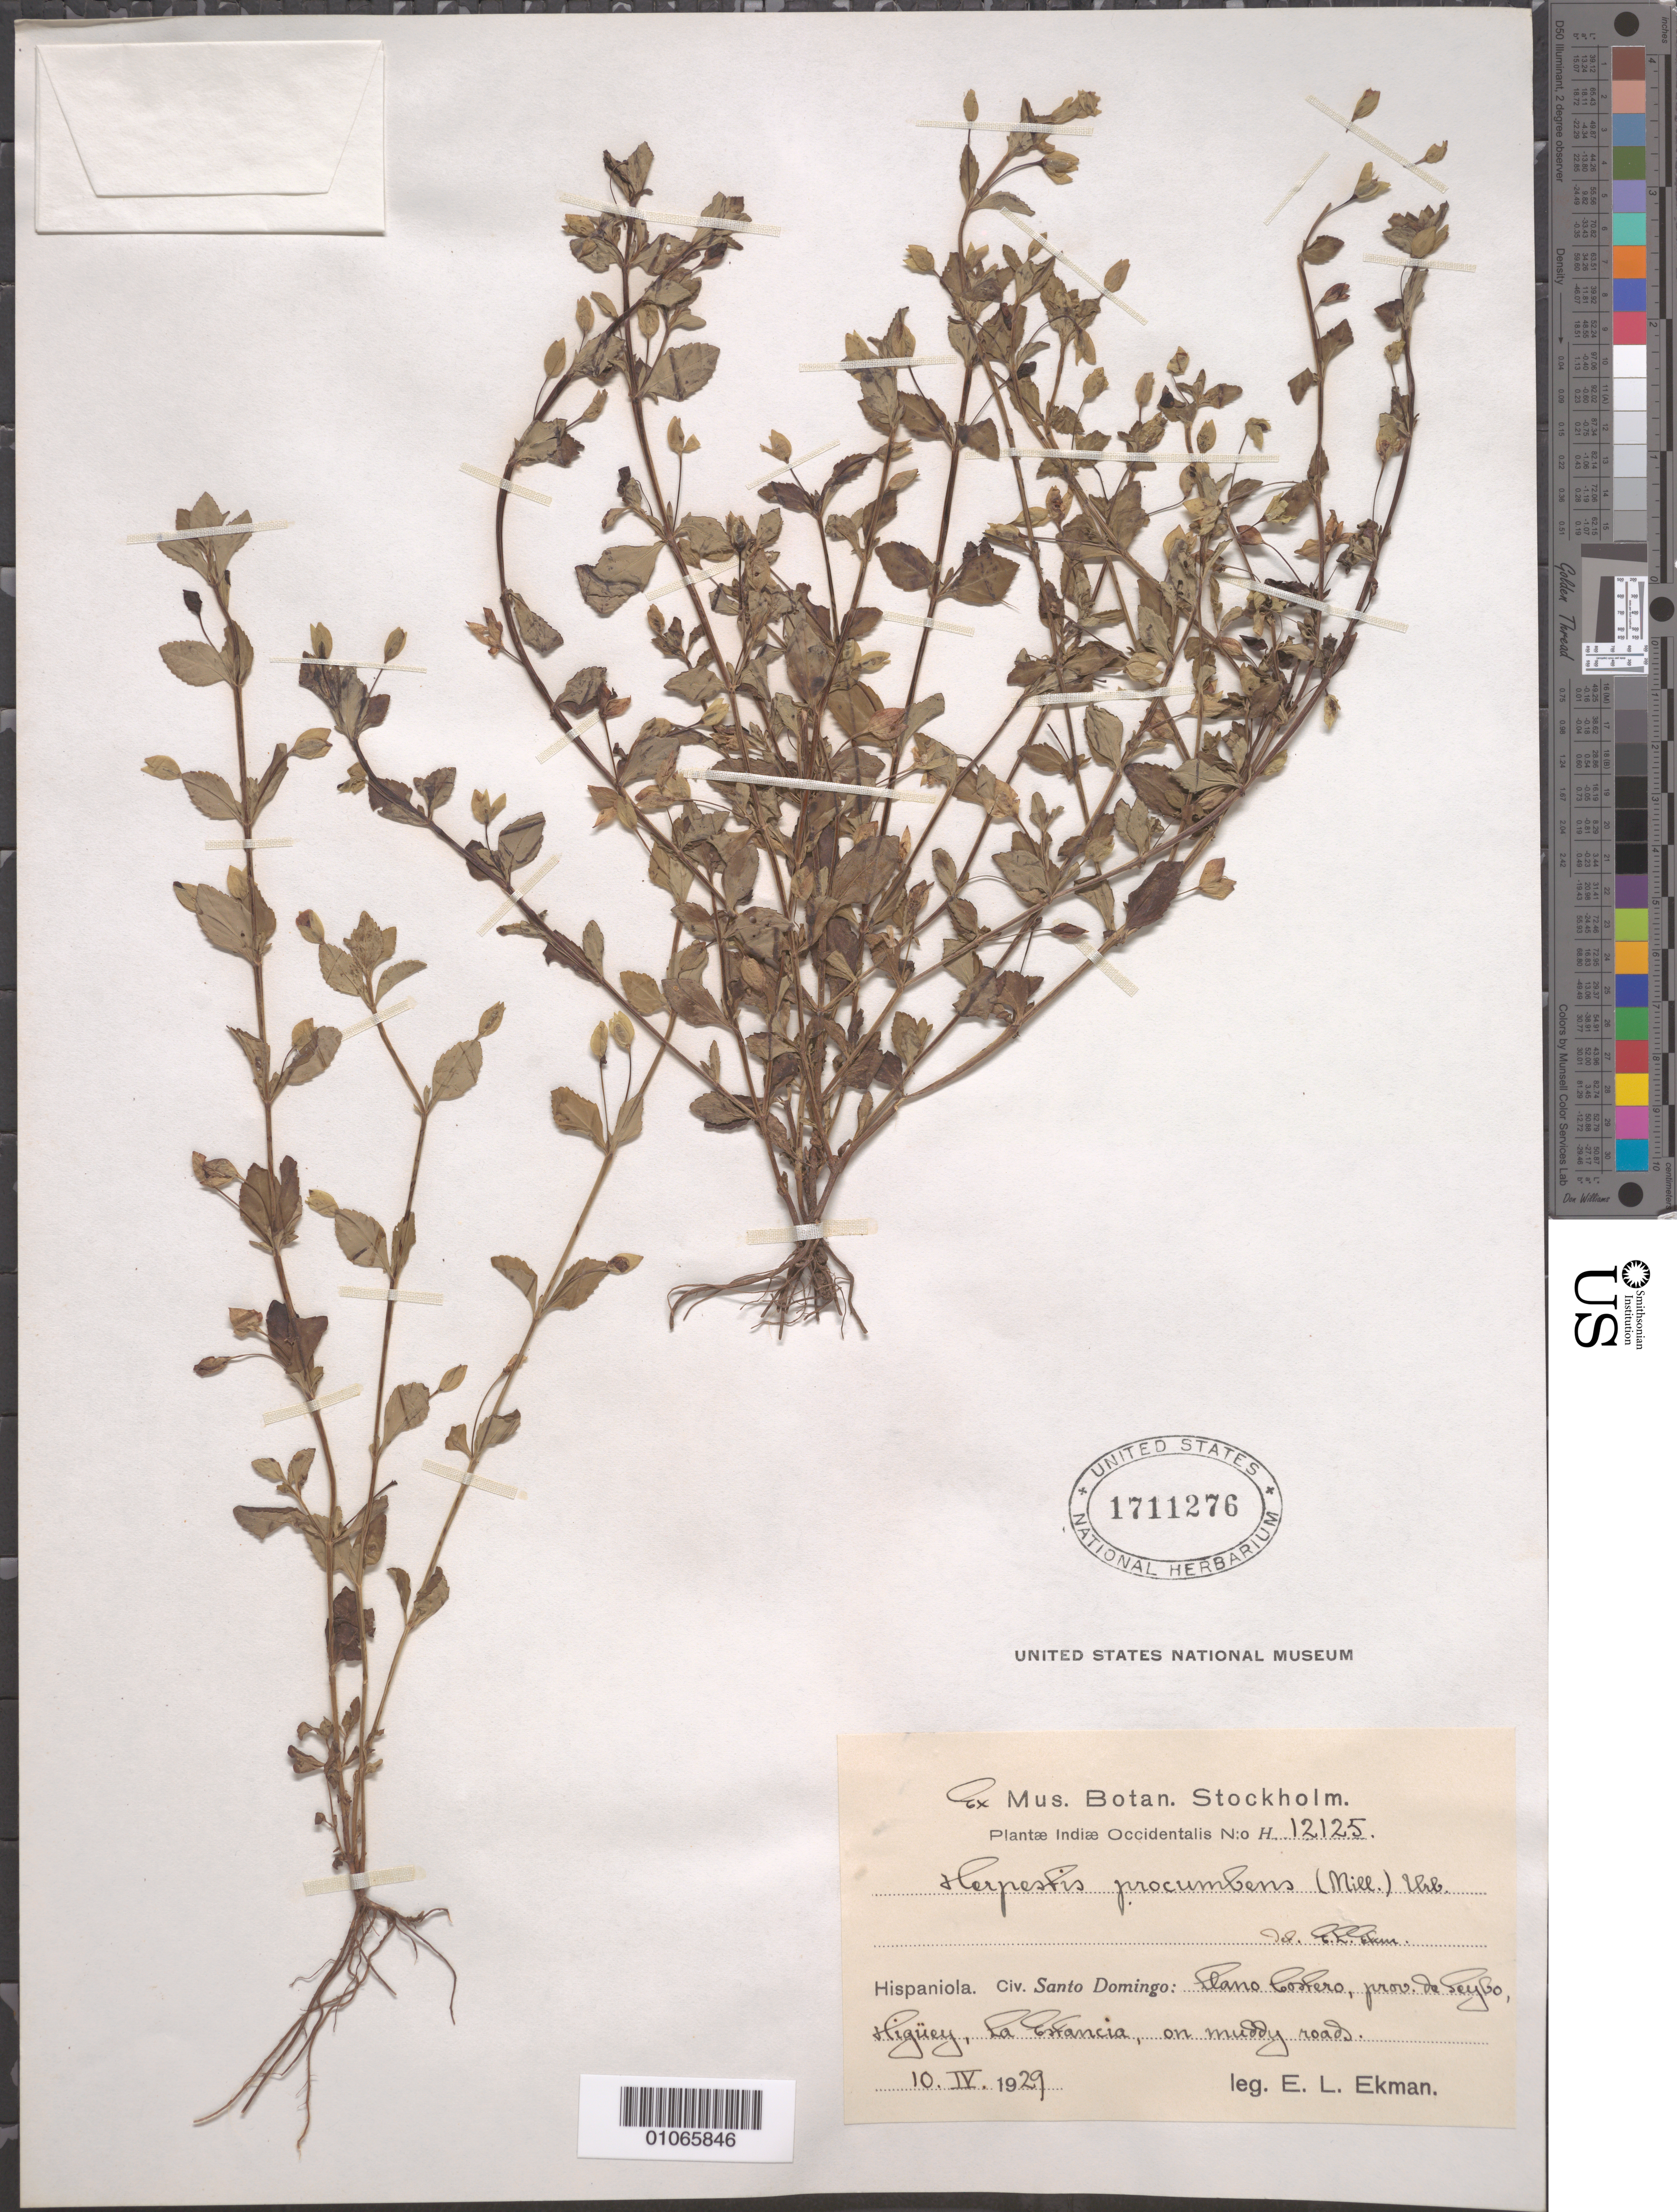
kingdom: Plantae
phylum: Tracheophyta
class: Magnoliopsida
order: Lamiales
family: Plantaginaceae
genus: Mecardonia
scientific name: Mecardonia procumbens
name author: (Mill.) Small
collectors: E. L. Ekman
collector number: H 12125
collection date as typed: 10 Apr 1929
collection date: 1929-04-10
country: Dominican Republic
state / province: El Seibo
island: Hispaniola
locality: Llano Coslero, province de Seybo, Higuey, La Exancia, on muddy road.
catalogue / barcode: US 1711276